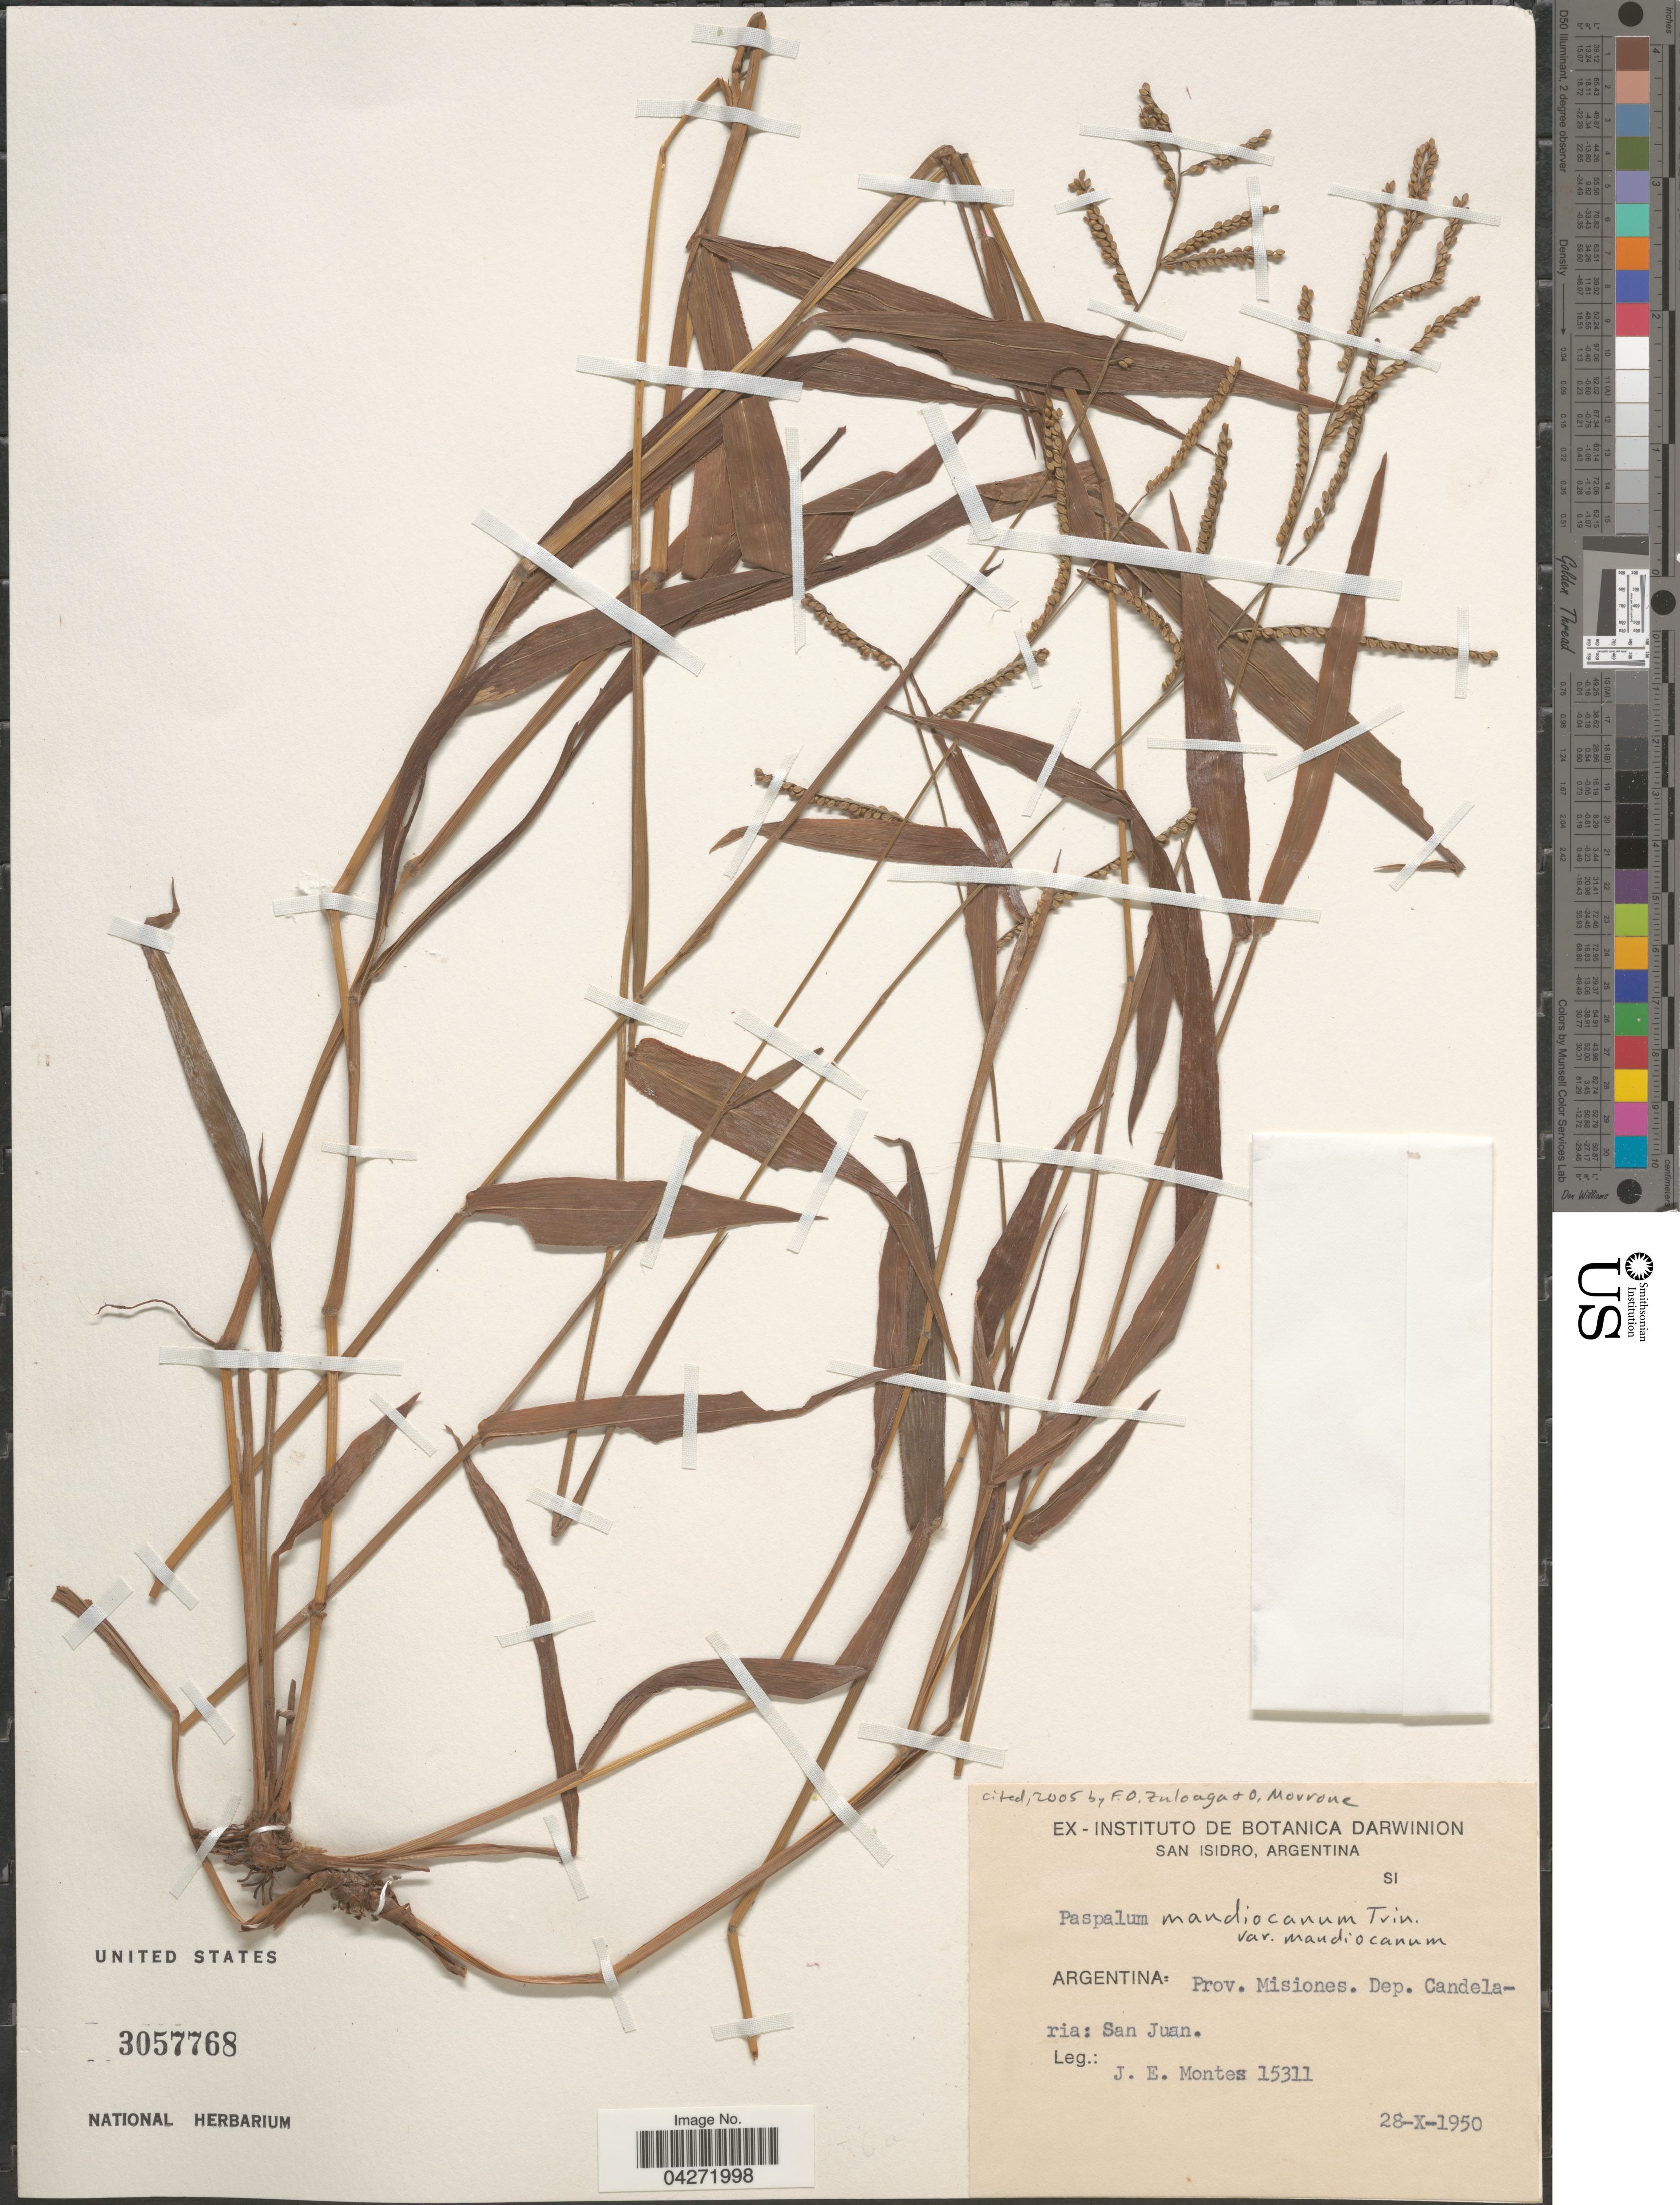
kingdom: Plantae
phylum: Tracheophyta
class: Liliopsida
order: Poales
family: Poaceae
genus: Paspalum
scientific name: Paspalum mandiocanum var. mandiocanum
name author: Trin.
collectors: J. E. Montes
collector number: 15311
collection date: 1950-10-28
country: Argentina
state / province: Misiones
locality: Dep. Candelaria: San Juan.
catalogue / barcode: US 3057768